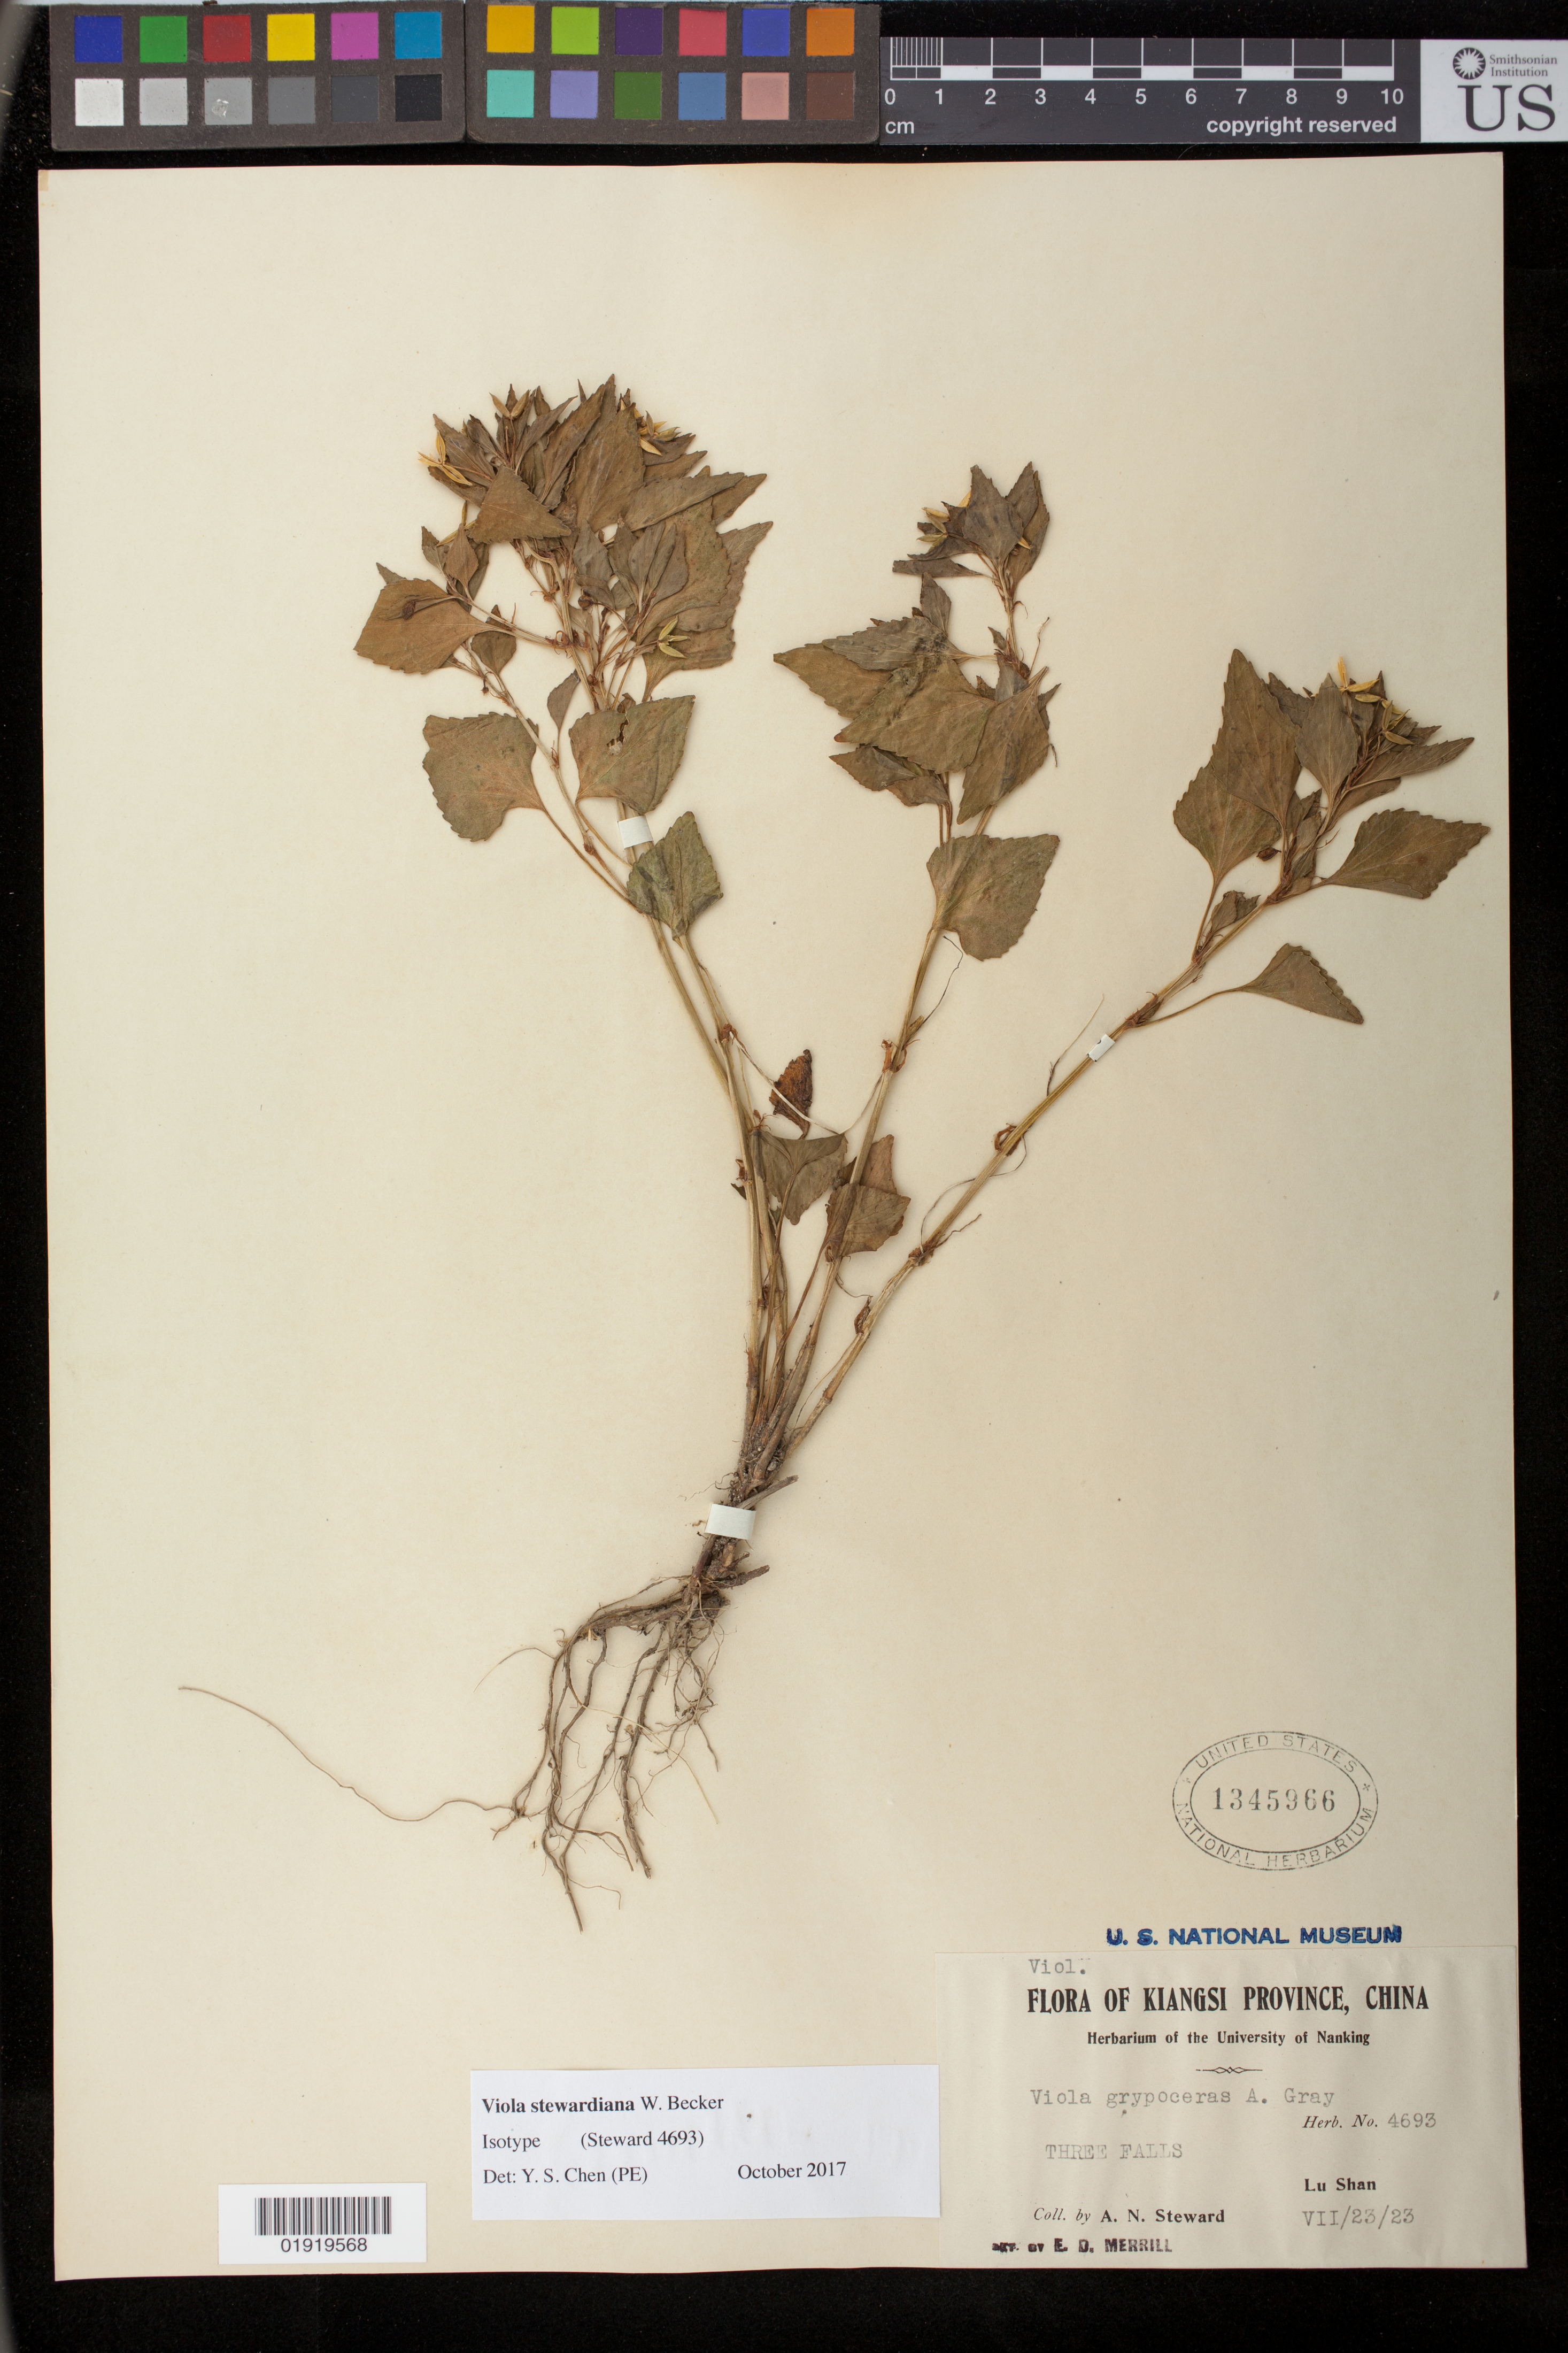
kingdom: Plantae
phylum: Tracheophyta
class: Magnoliopsida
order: Malpighiales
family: Violaceae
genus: Viola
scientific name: Viola stewardiana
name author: W. Becker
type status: Isotype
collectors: A. N. Steward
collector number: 4693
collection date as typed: VII/23/23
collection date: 1923-07-23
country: China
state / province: Jiangxi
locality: Kiangsi Province. Three Falls. Lu Shan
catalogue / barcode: US 1345966